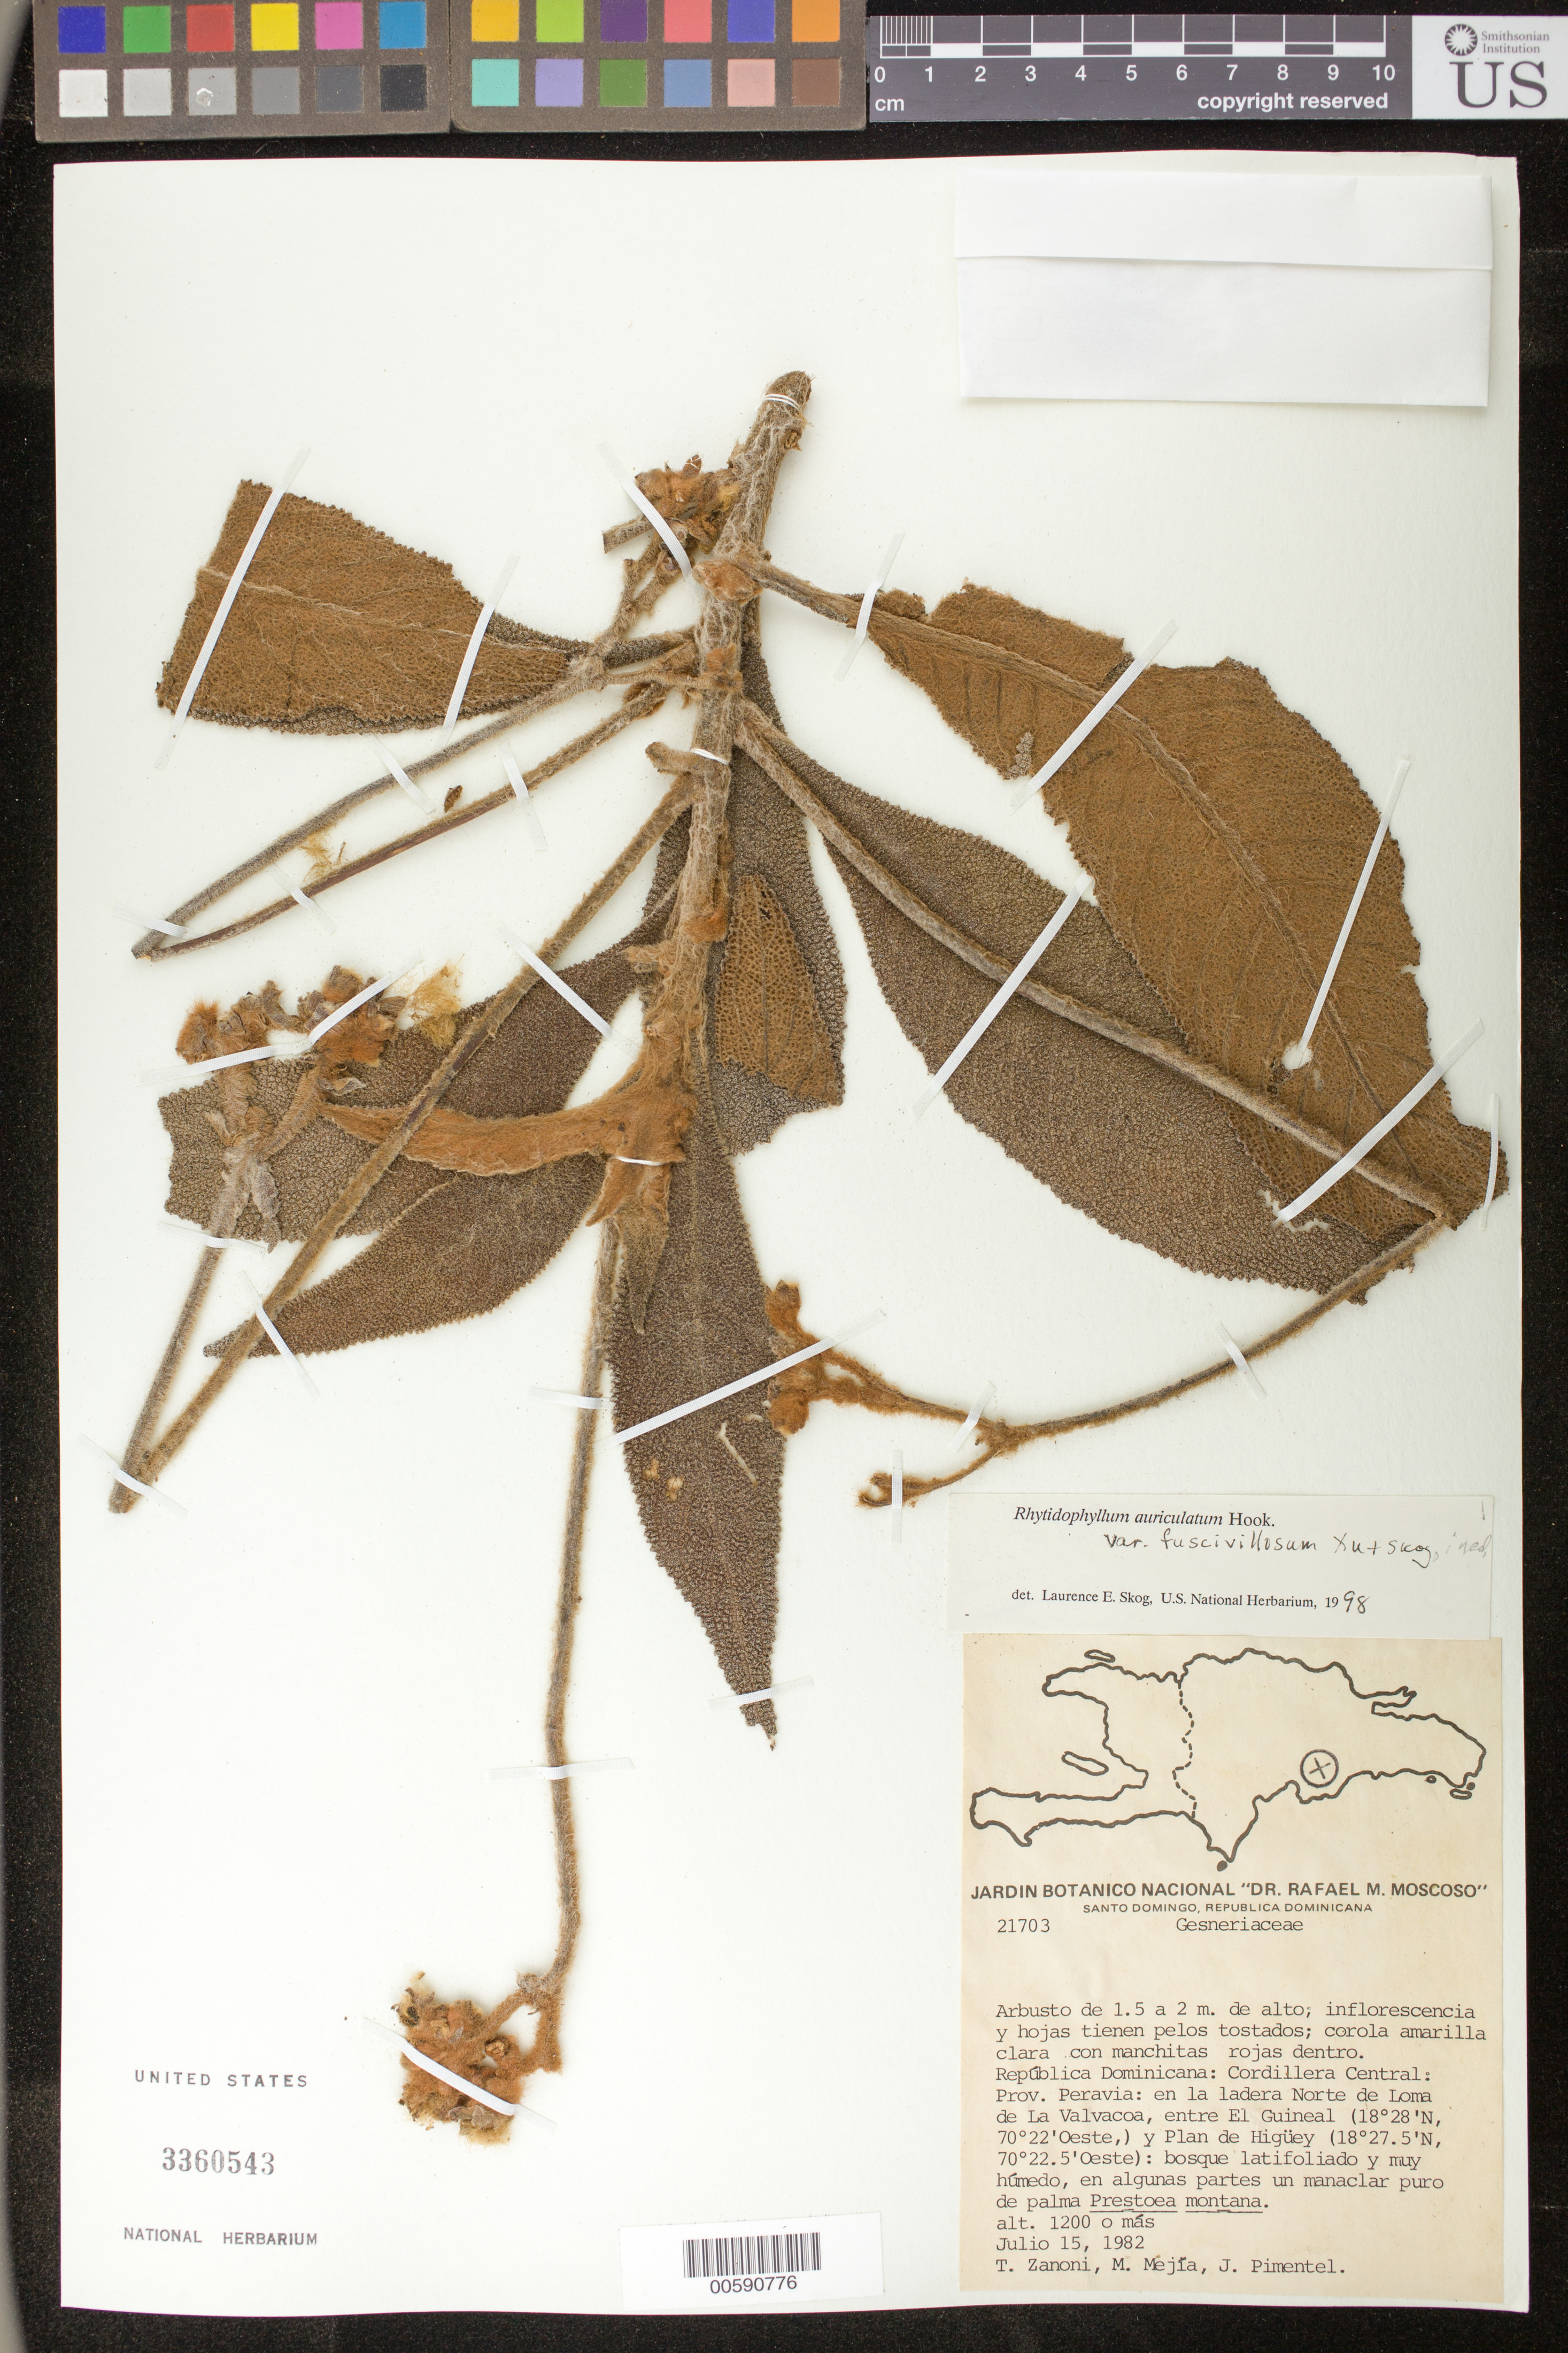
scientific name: unpublished name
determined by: Skog, Laurence E.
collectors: T. A. Zanoni, M. Mejia & J. Pimentel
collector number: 21703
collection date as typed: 15 Jul 1982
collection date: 1982-07-15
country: Dominican Republic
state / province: Peravia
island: Hispaniola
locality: Cordillera Central: en la ladera N de Loma de La Valvacoa, entre El Guineal y Plan de Higüey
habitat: Bosque latifoliado y muy húmedo, en algunas partes un manaclar puro de palma Prestoea montana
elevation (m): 1200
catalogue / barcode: US 3360543